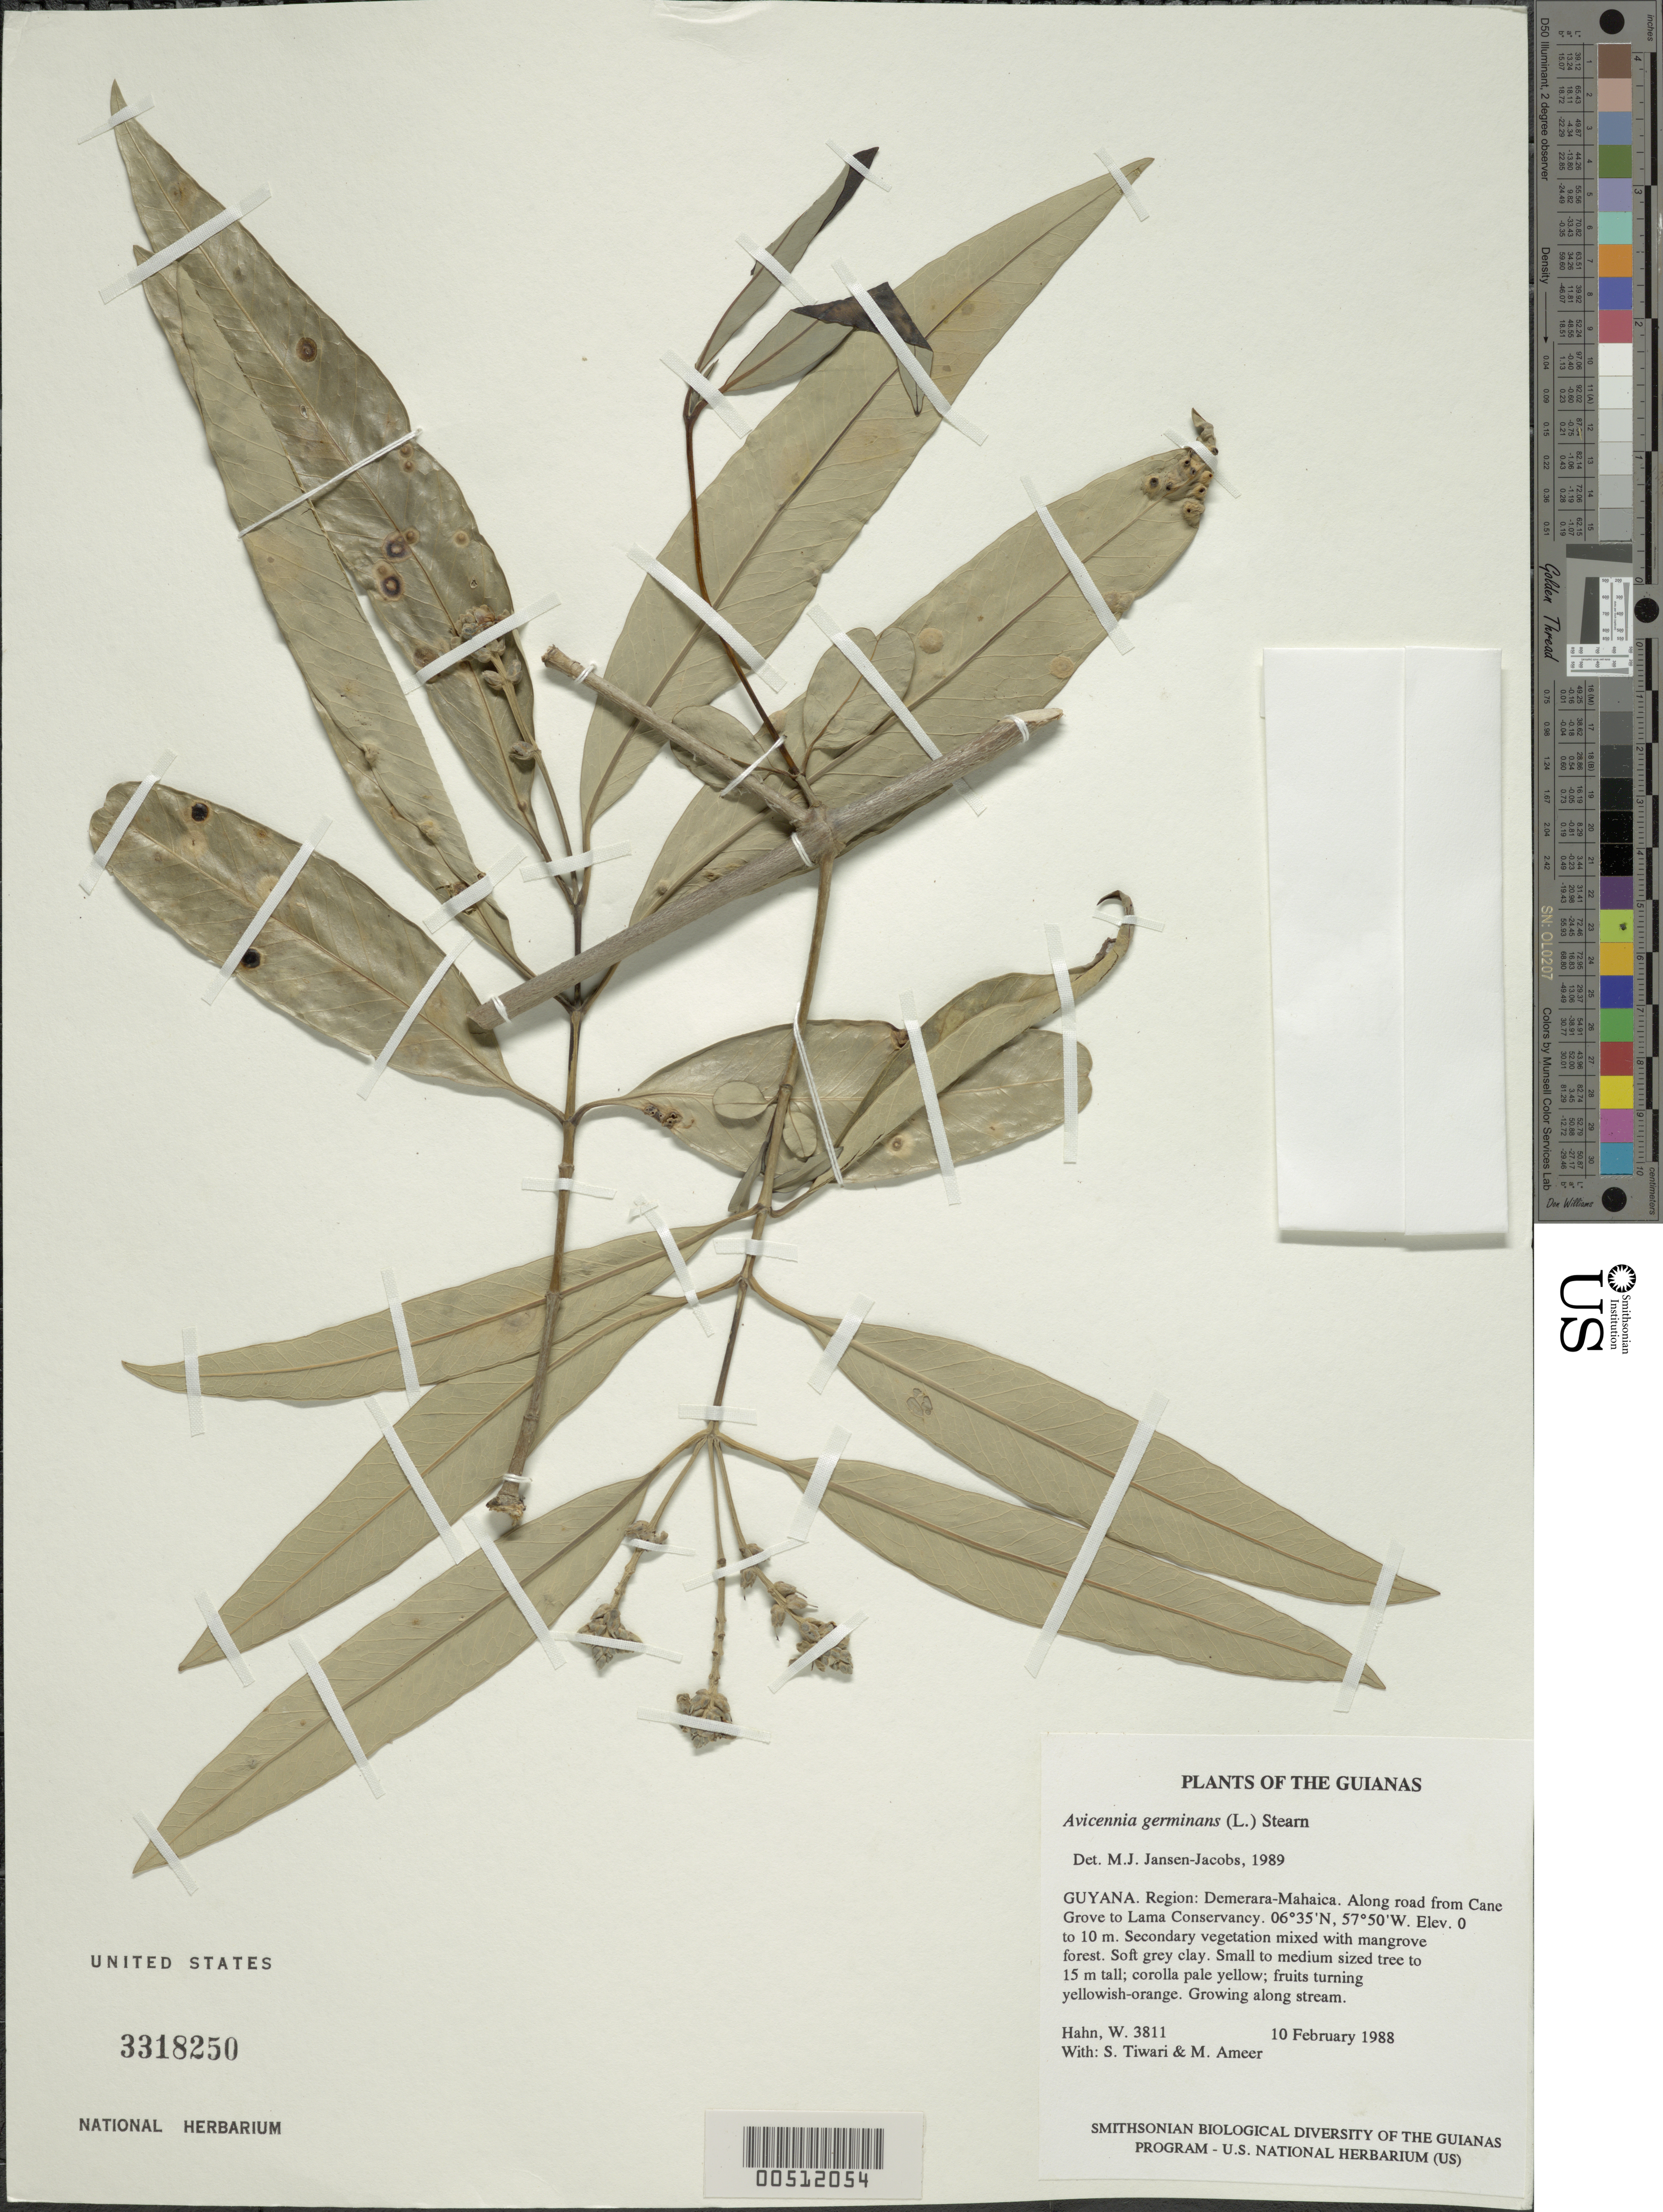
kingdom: Plantae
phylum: Tracheophyta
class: Magnoliopsida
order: Lamiales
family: Acanthaceae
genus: Avicennia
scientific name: Avicennia germinans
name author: (L.) L.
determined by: Jansen-Jacobs, M. J., (U), Nationaal Herbarium Nederland, Utrecht University branch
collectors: W. Hahn, S. Tiwari & M. Ameer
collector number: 3811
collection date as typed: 10 February 1988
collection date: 1988-02-10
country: Guyana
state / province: Demerara-Mahaica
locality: Along road from Cane Grove to Lama Conservancy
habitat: Secondary vegetation mixed with mangrove forest. Soft grey clay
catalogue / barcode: US 3318250